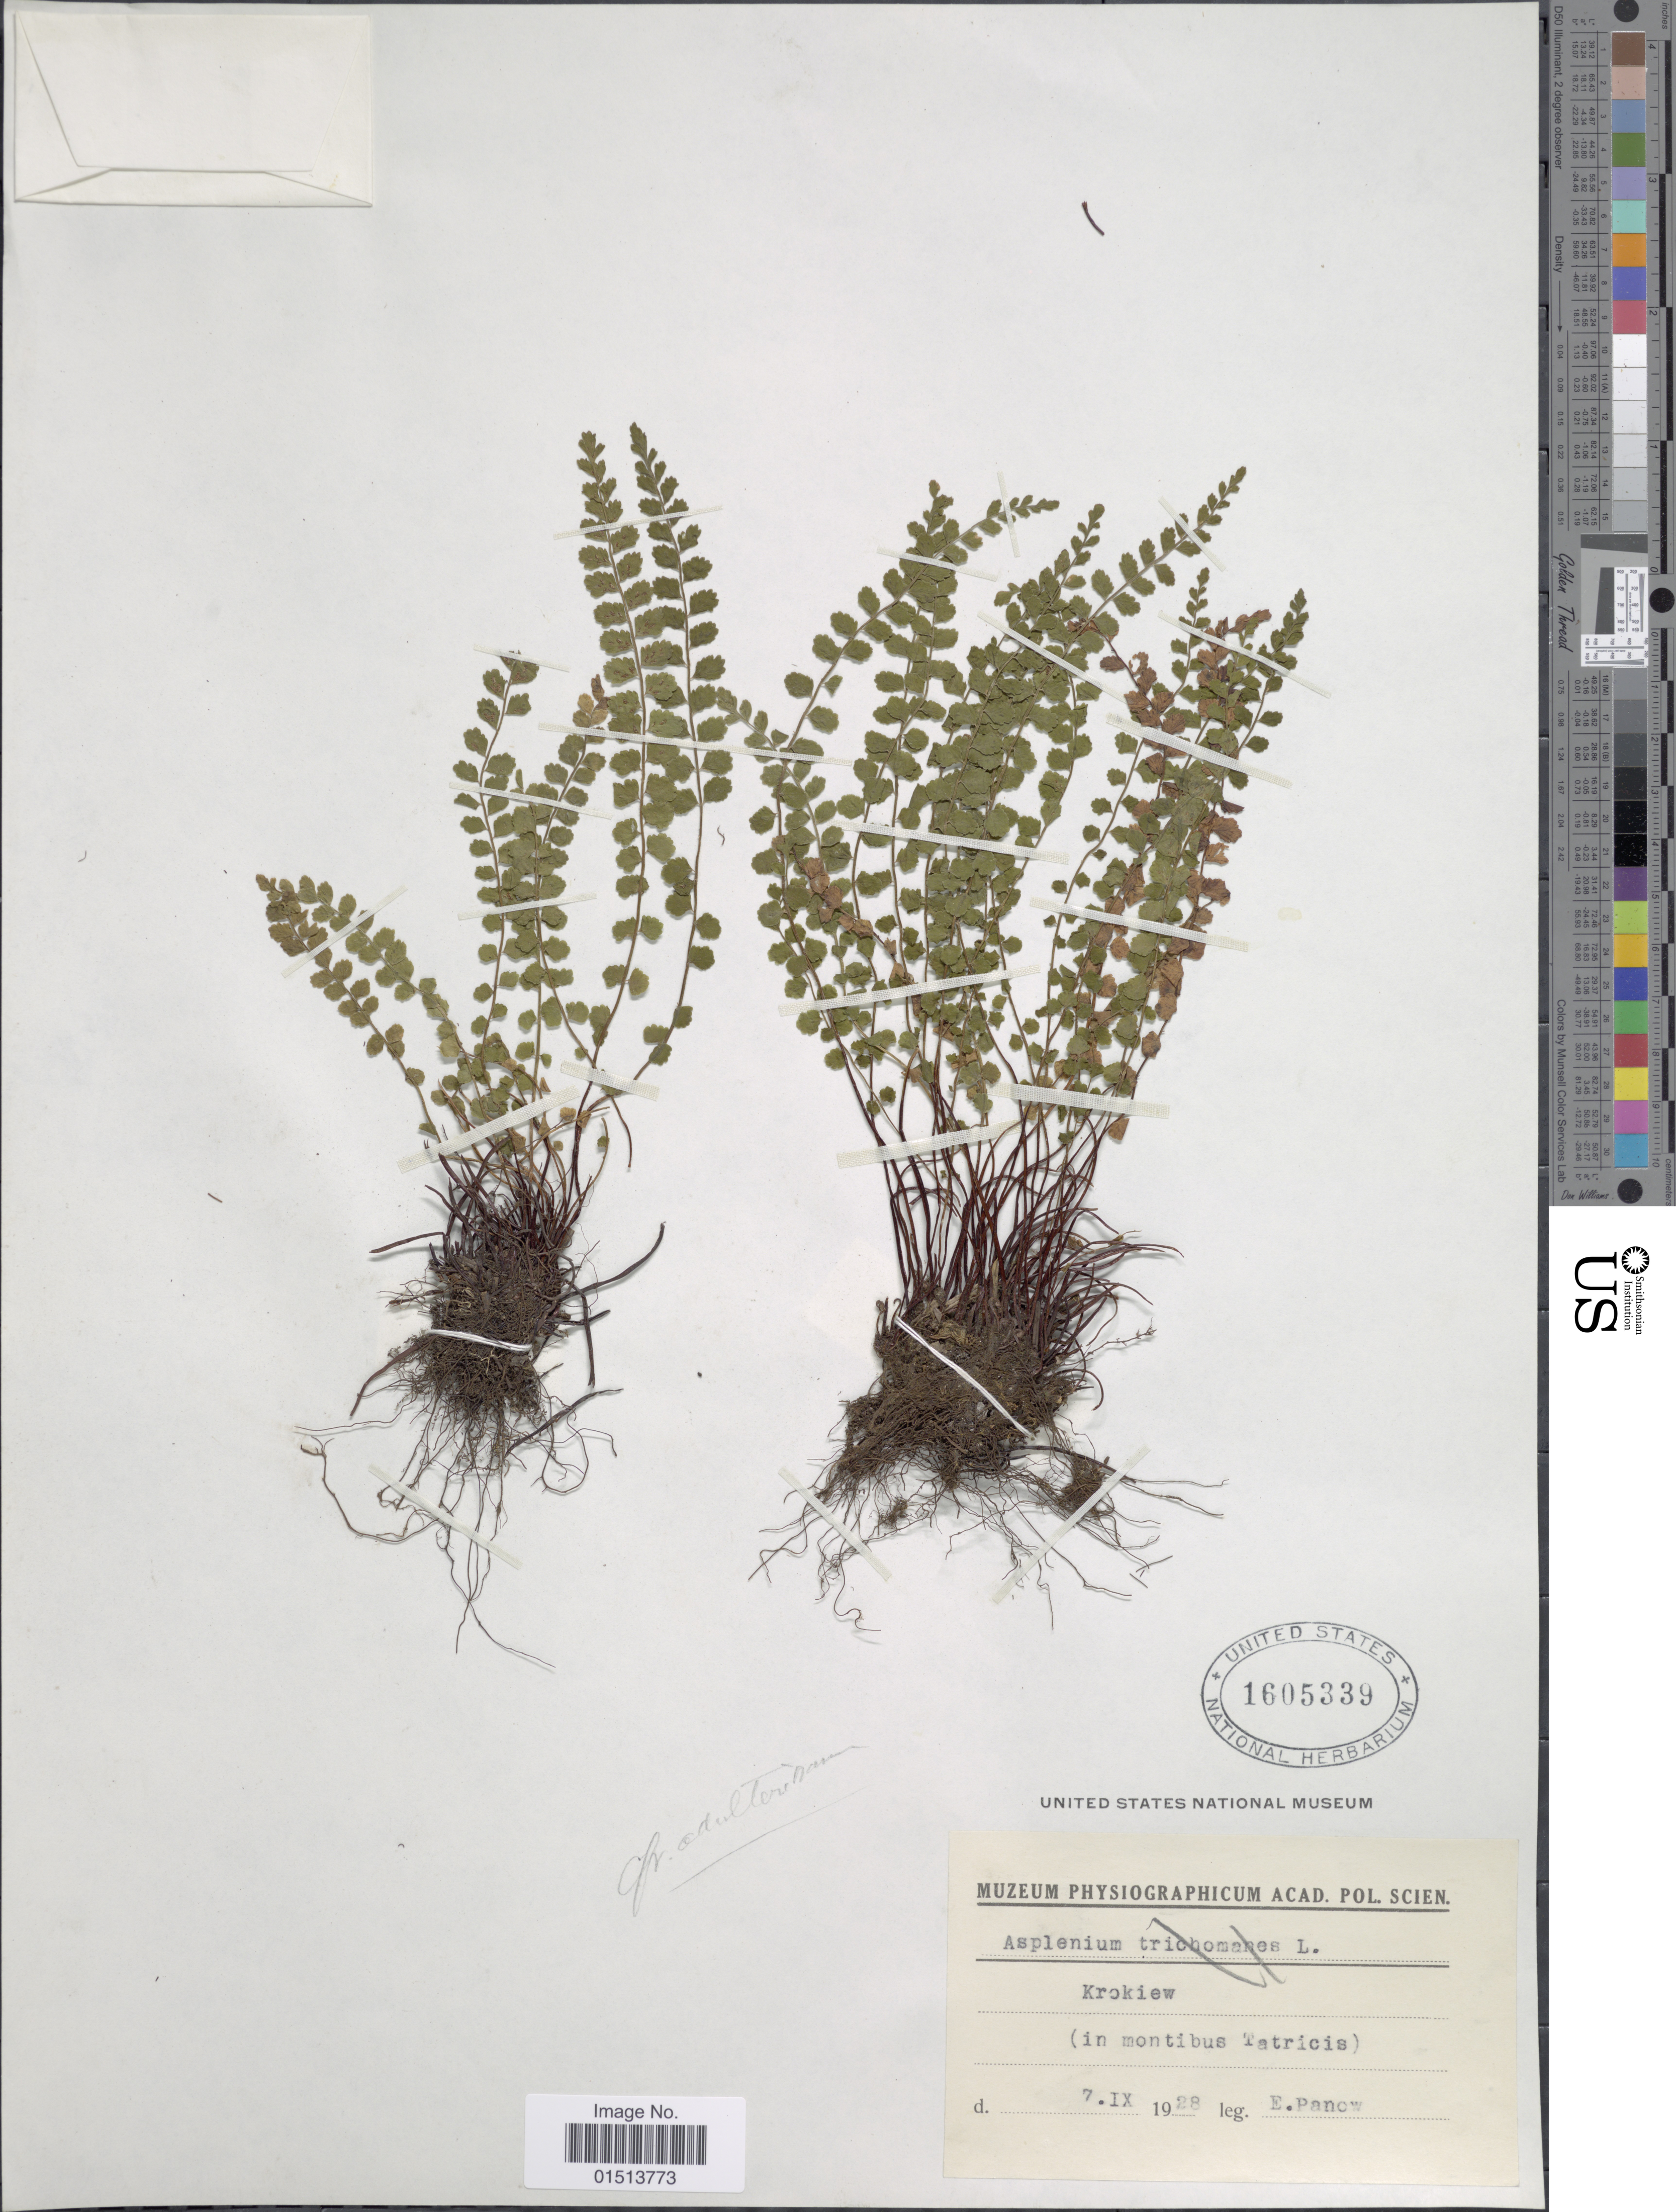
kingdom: Plantae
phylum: Tracheophyta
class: Polypodiopsida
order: Polypodiales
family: Aspleniaceae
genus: Asplenium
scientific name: Asplenium adulterinum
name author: Milde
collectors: E. Panow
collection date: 1928-09-07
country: Poland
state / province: Malopolskie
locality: Krokiew (in montibus Tatricis).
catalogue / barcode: US 1605339